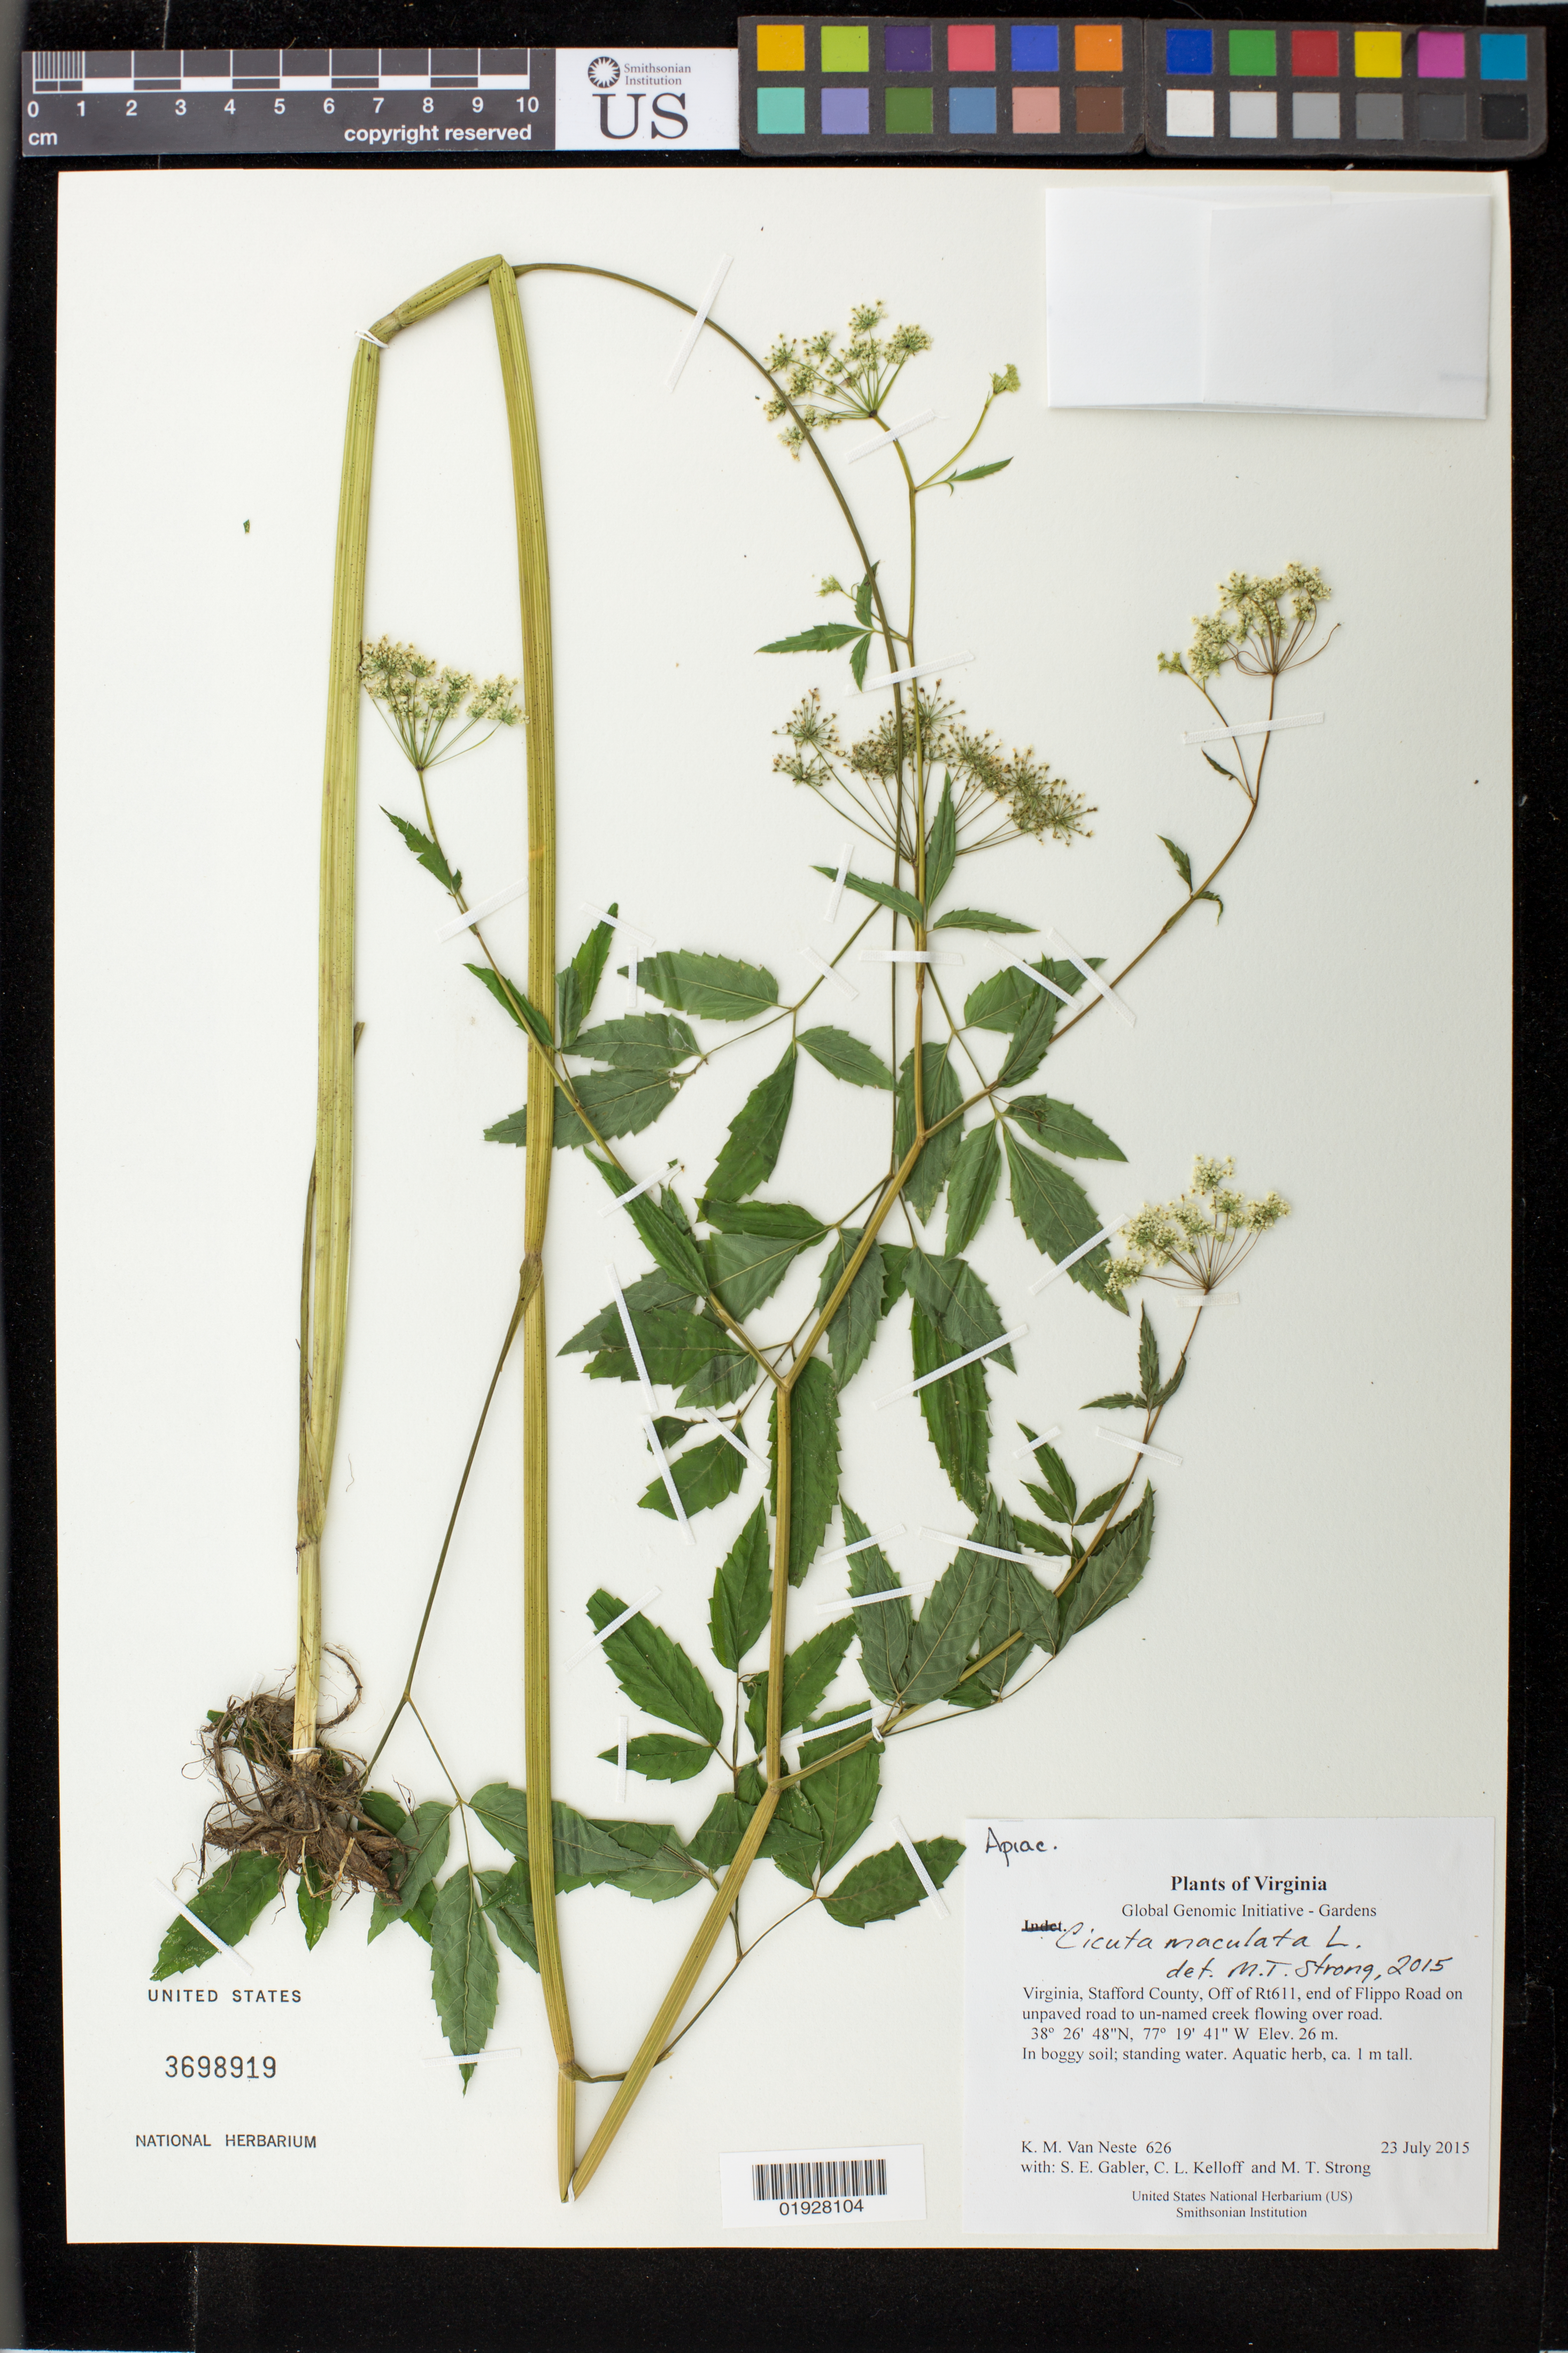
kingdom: Plantae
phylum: Tracheophyta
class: Magnoliopsida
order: Apiales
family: Apiaceae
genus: Cicuta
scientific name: Cicuta maculata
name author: L.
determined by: Strong, M. T., (US), Smithsonian Institution - National Museum of Natural History (UNITED STATES)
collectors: K. M. Van Neste, S. E. Gabler, C. L. Kelloff & M. T. Strong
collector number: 626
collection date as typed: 23 July 2015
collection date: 2015-07-23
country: United States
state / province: Virginia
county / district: Stafford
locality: Off of Rt611, end of Flippo Road on unpaved road to un-named creek flowing over road.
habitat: In boggy soil; standing water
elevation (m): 26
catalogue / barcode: US 3698919